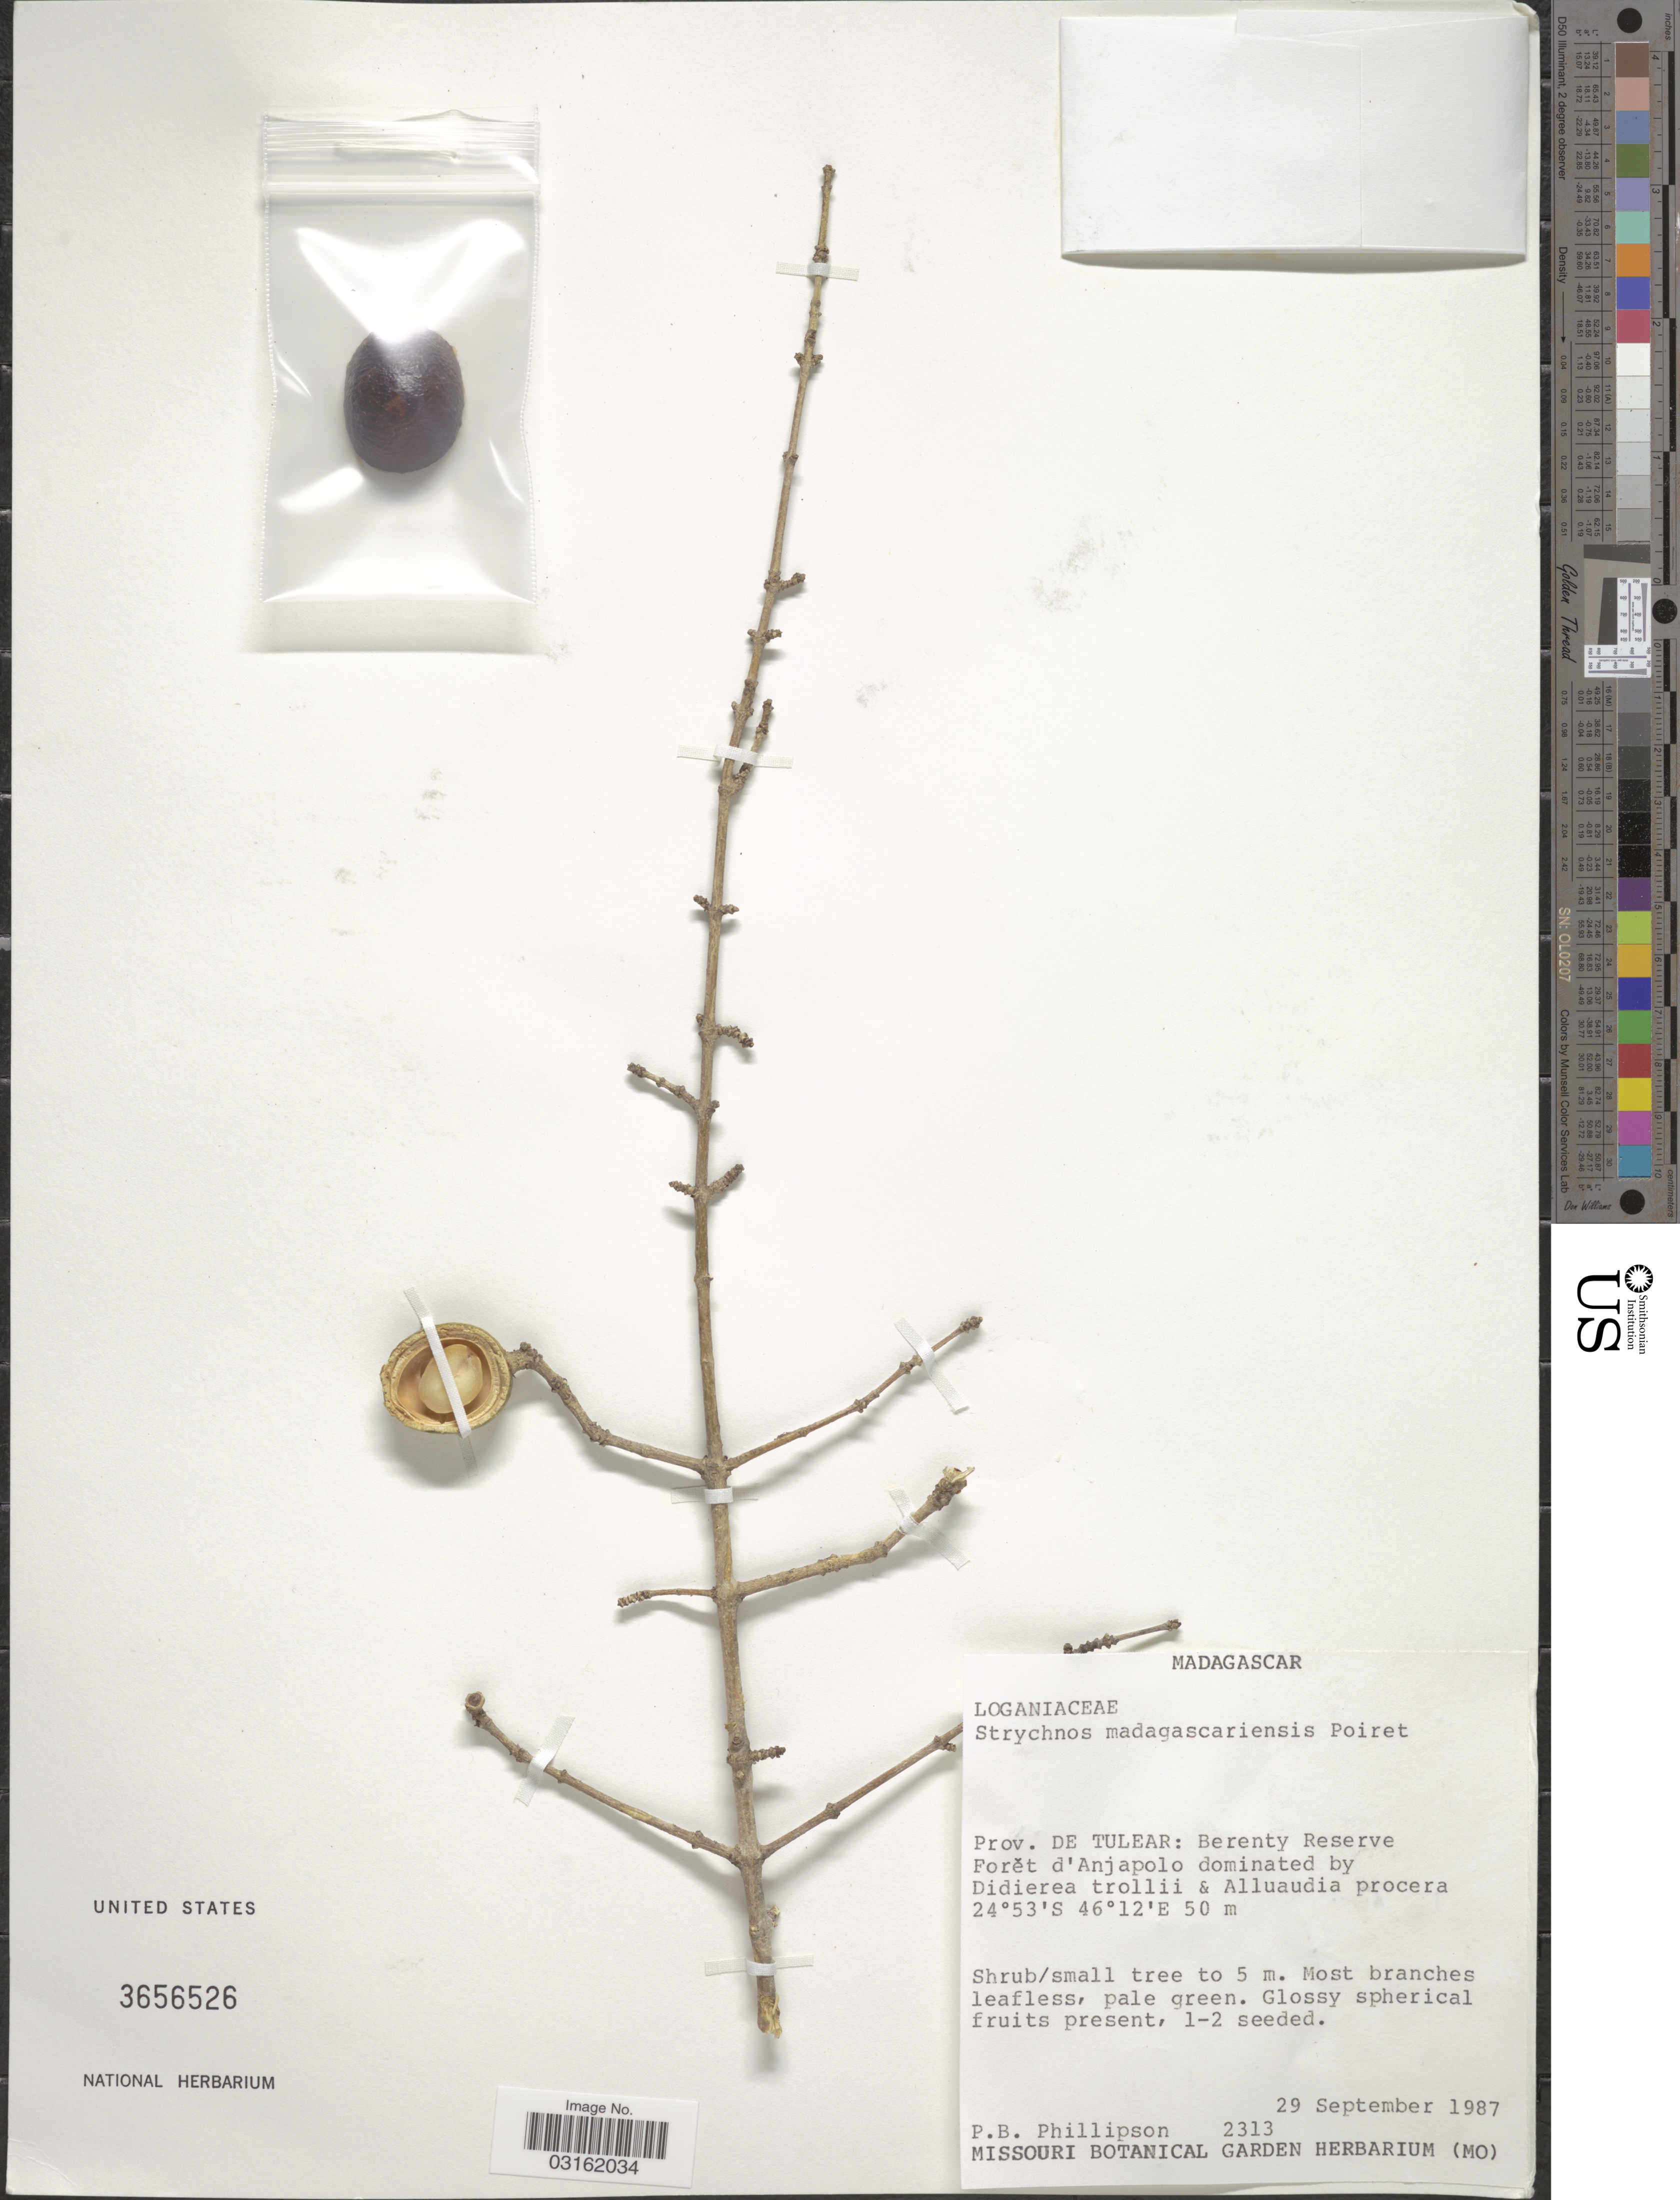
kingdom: Plantae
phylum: Tracheophyta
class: Magnoliopsida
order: Gentianales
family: Loganiaceae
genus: Strychnos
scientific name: Strychnos madagascariensis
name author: Poir.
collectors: P. B. Phillipson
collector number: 2313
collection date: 1987-09-29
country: Madagascar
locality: Prov. DE TULEAR: Berenty Reserve, Forêt d'Anjapolo.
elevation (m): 50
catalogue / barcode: US 3656526